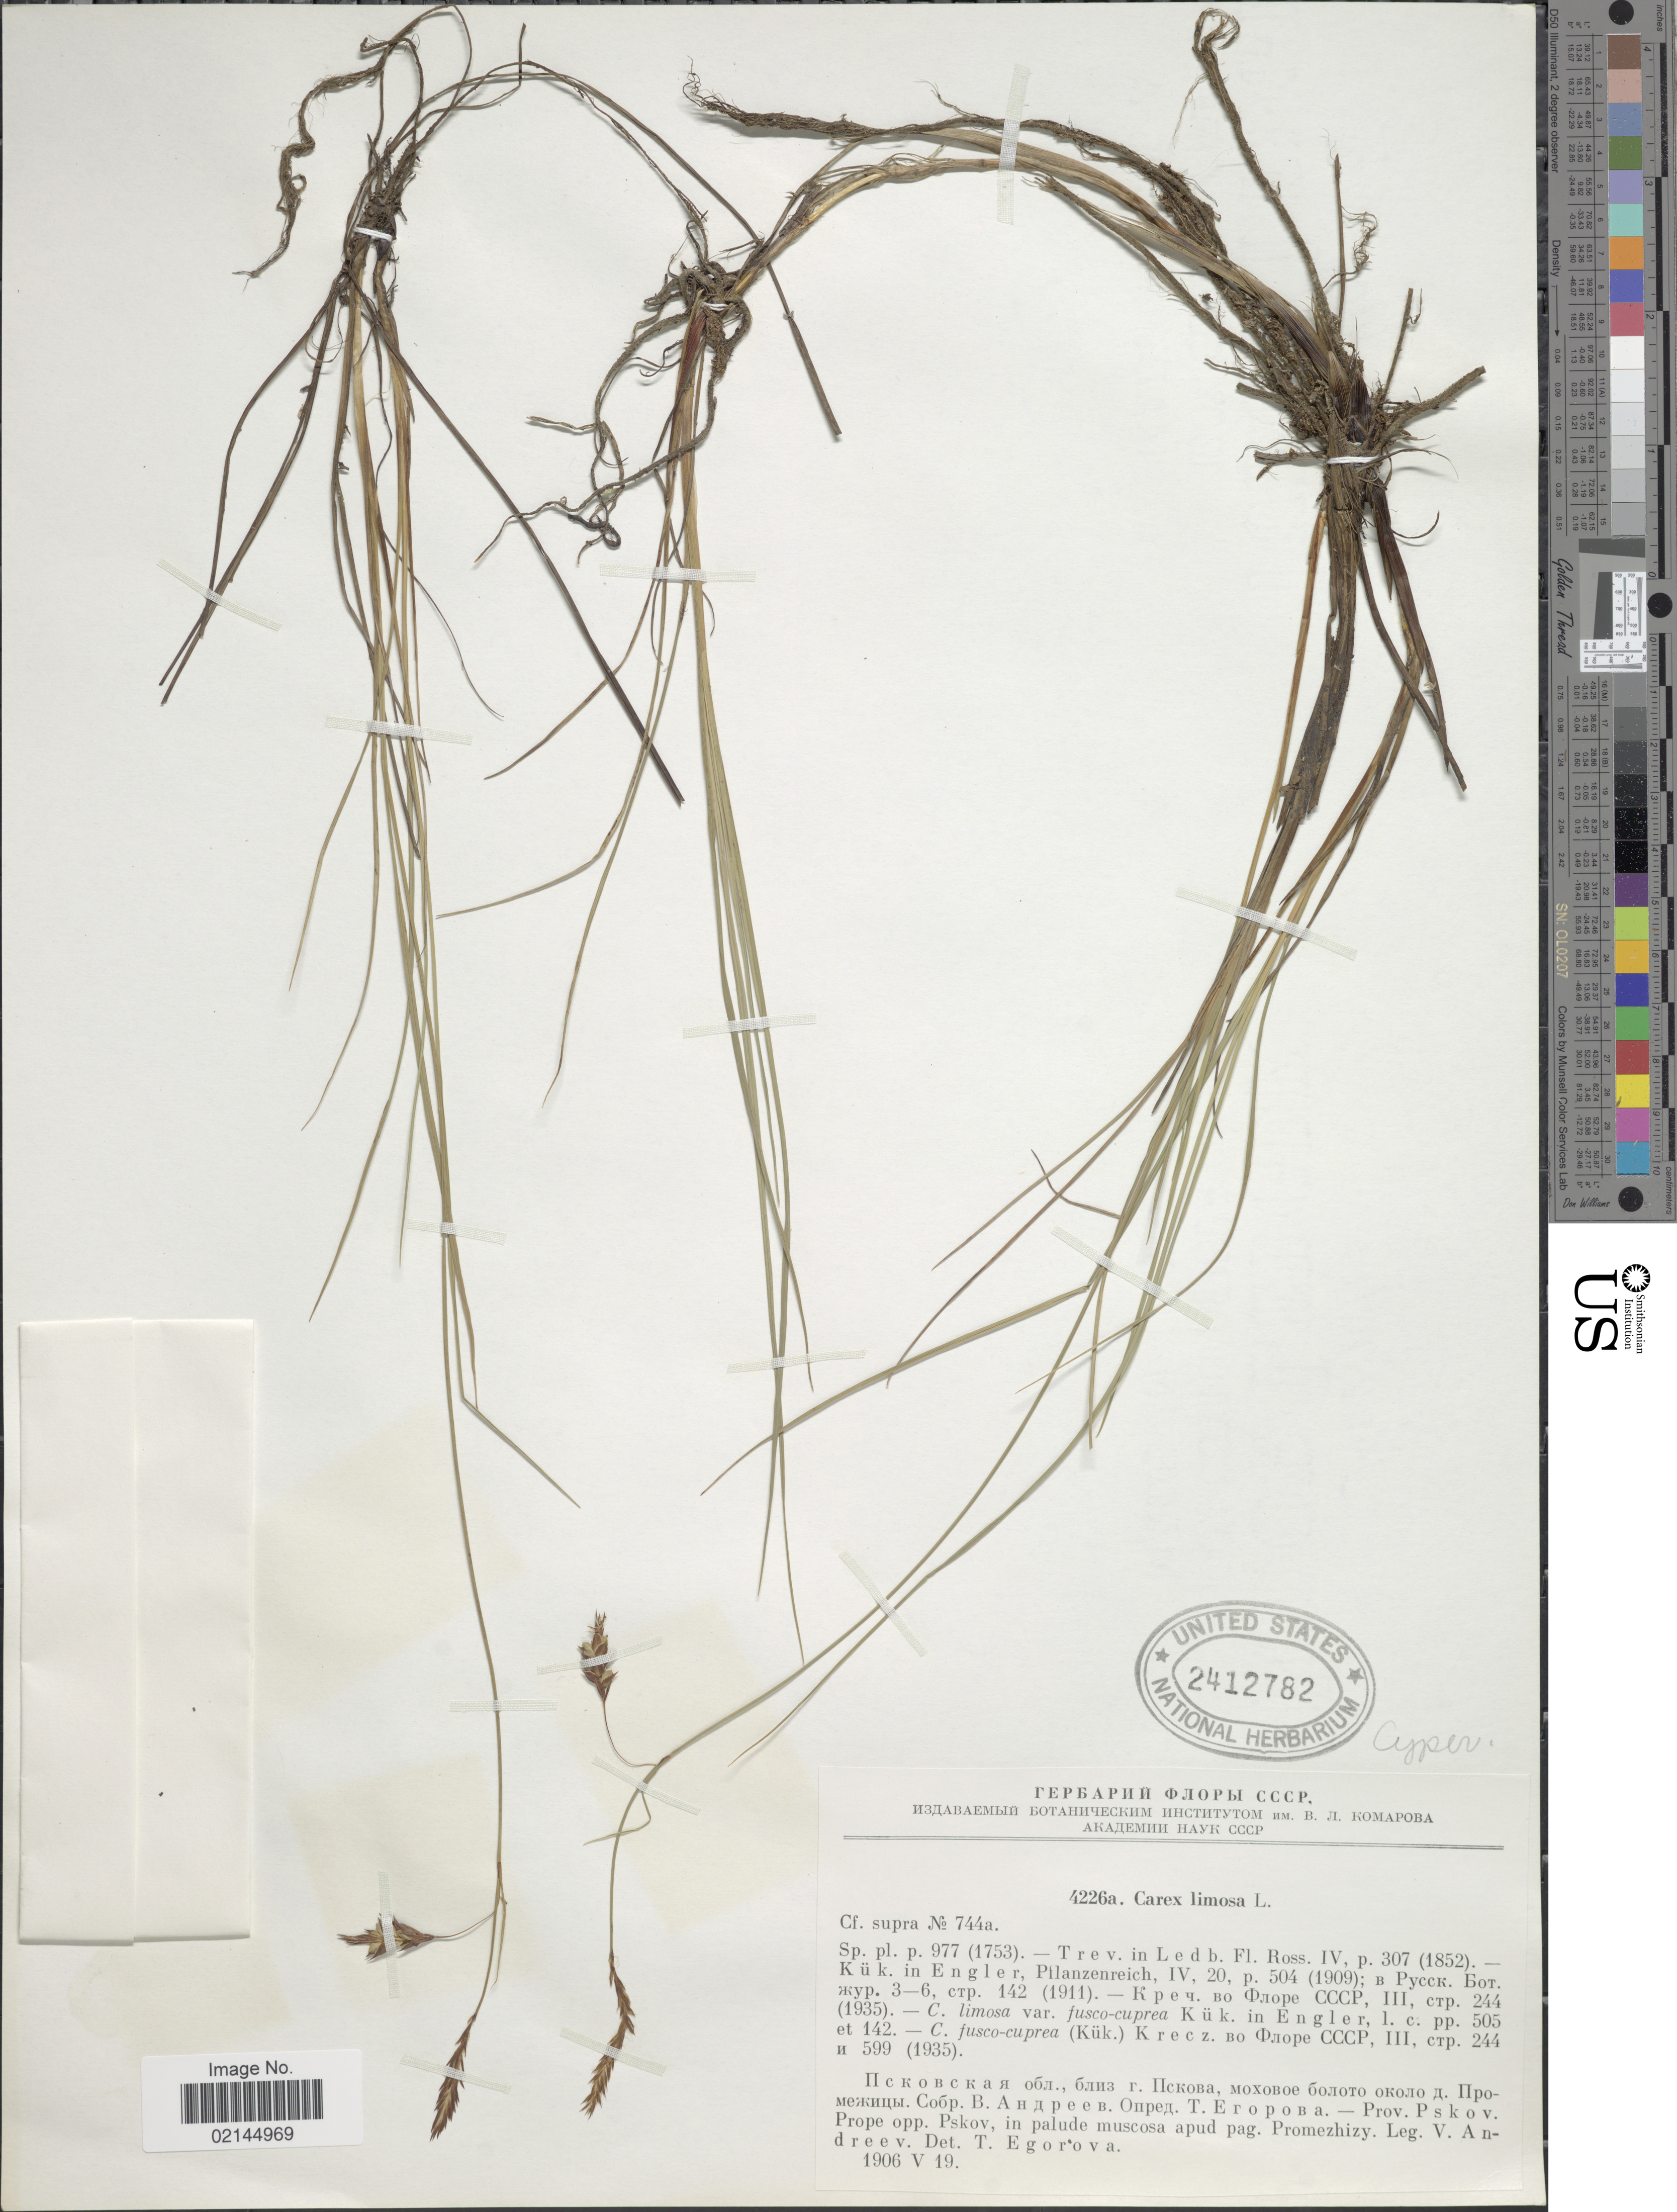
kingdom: Plantae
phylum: Tracheophyta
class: Liliopsida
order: Poales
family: Cyperaceae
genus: Carex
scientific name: Carex limosa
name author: L.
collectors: V. Andreev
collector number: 4226a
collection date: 1906-05-19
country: Russian Federation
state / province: Pskov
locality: Prope opp. Pskov, in palude muscosa apud pag. Promezhizy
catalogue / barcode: US 2412782